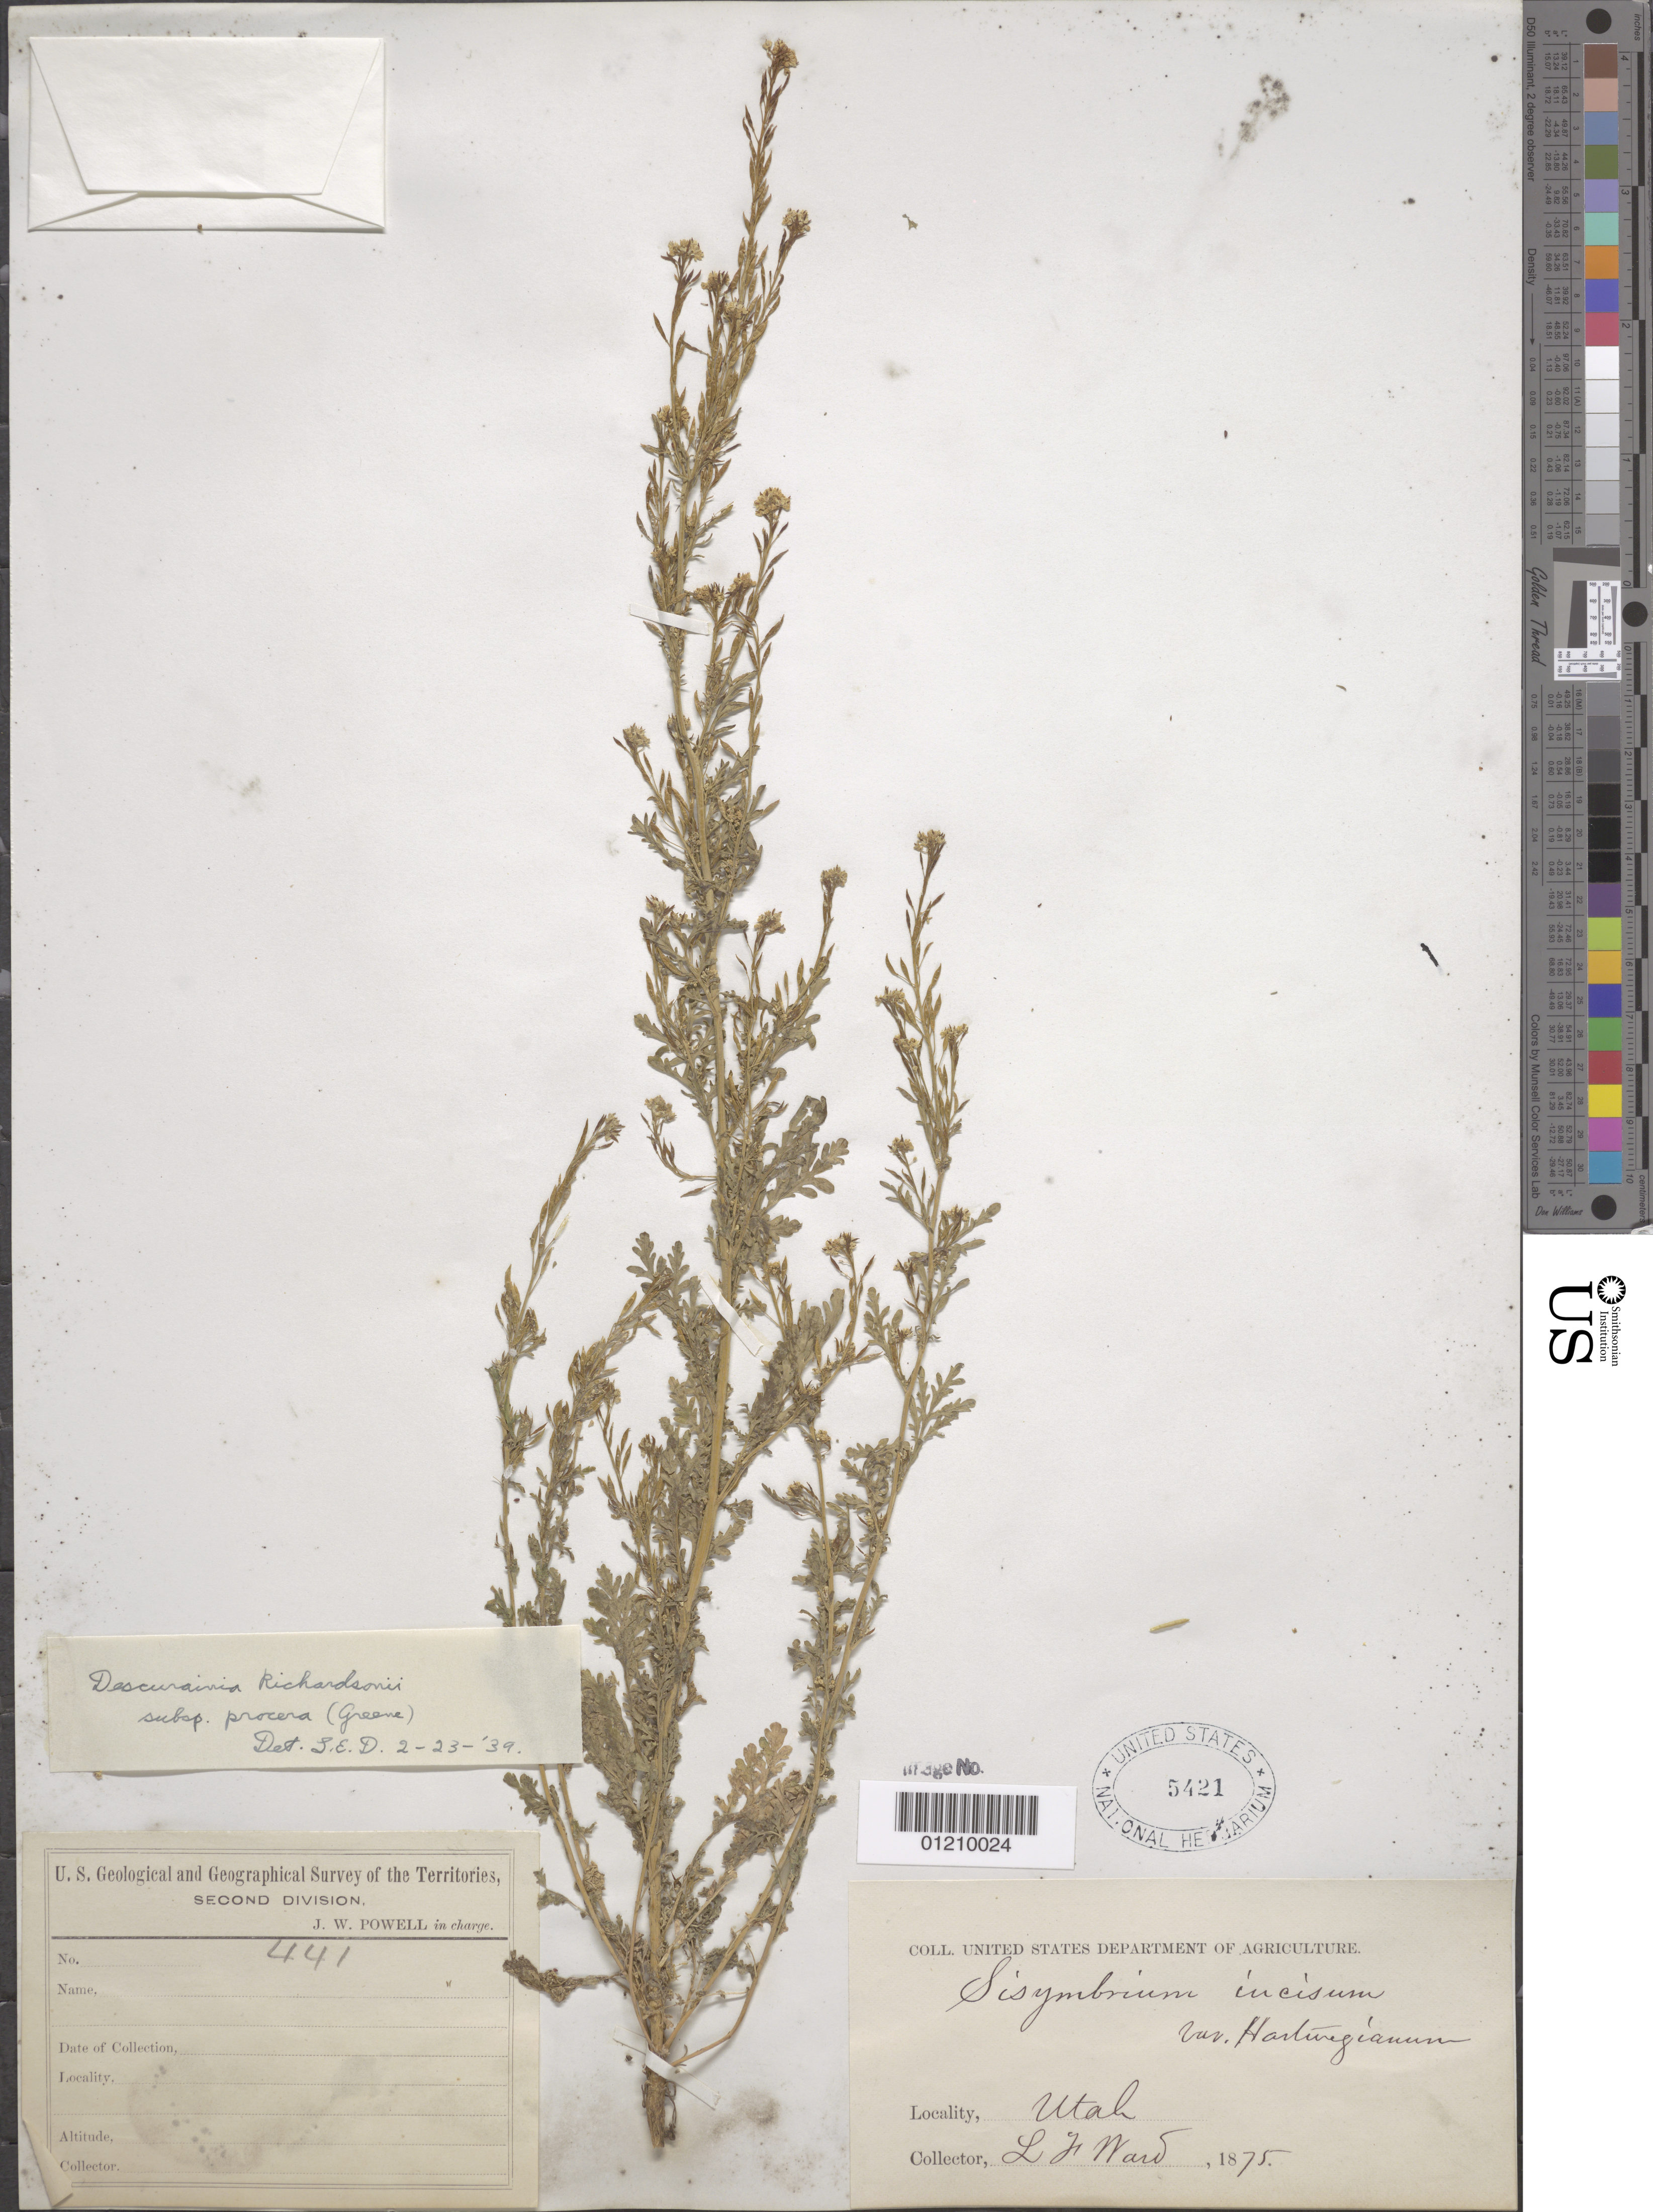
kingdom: Plantae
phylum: Tracheophyta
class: Magnoliopsida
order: Brassicales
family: Brassicaceae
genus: Descurainia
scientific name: Descurainia richardsonii subsp. procera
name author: (Greene) Detling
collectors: L. F. Ward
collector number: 441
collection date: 1875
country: United States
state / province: Utah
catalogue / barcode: US 5421